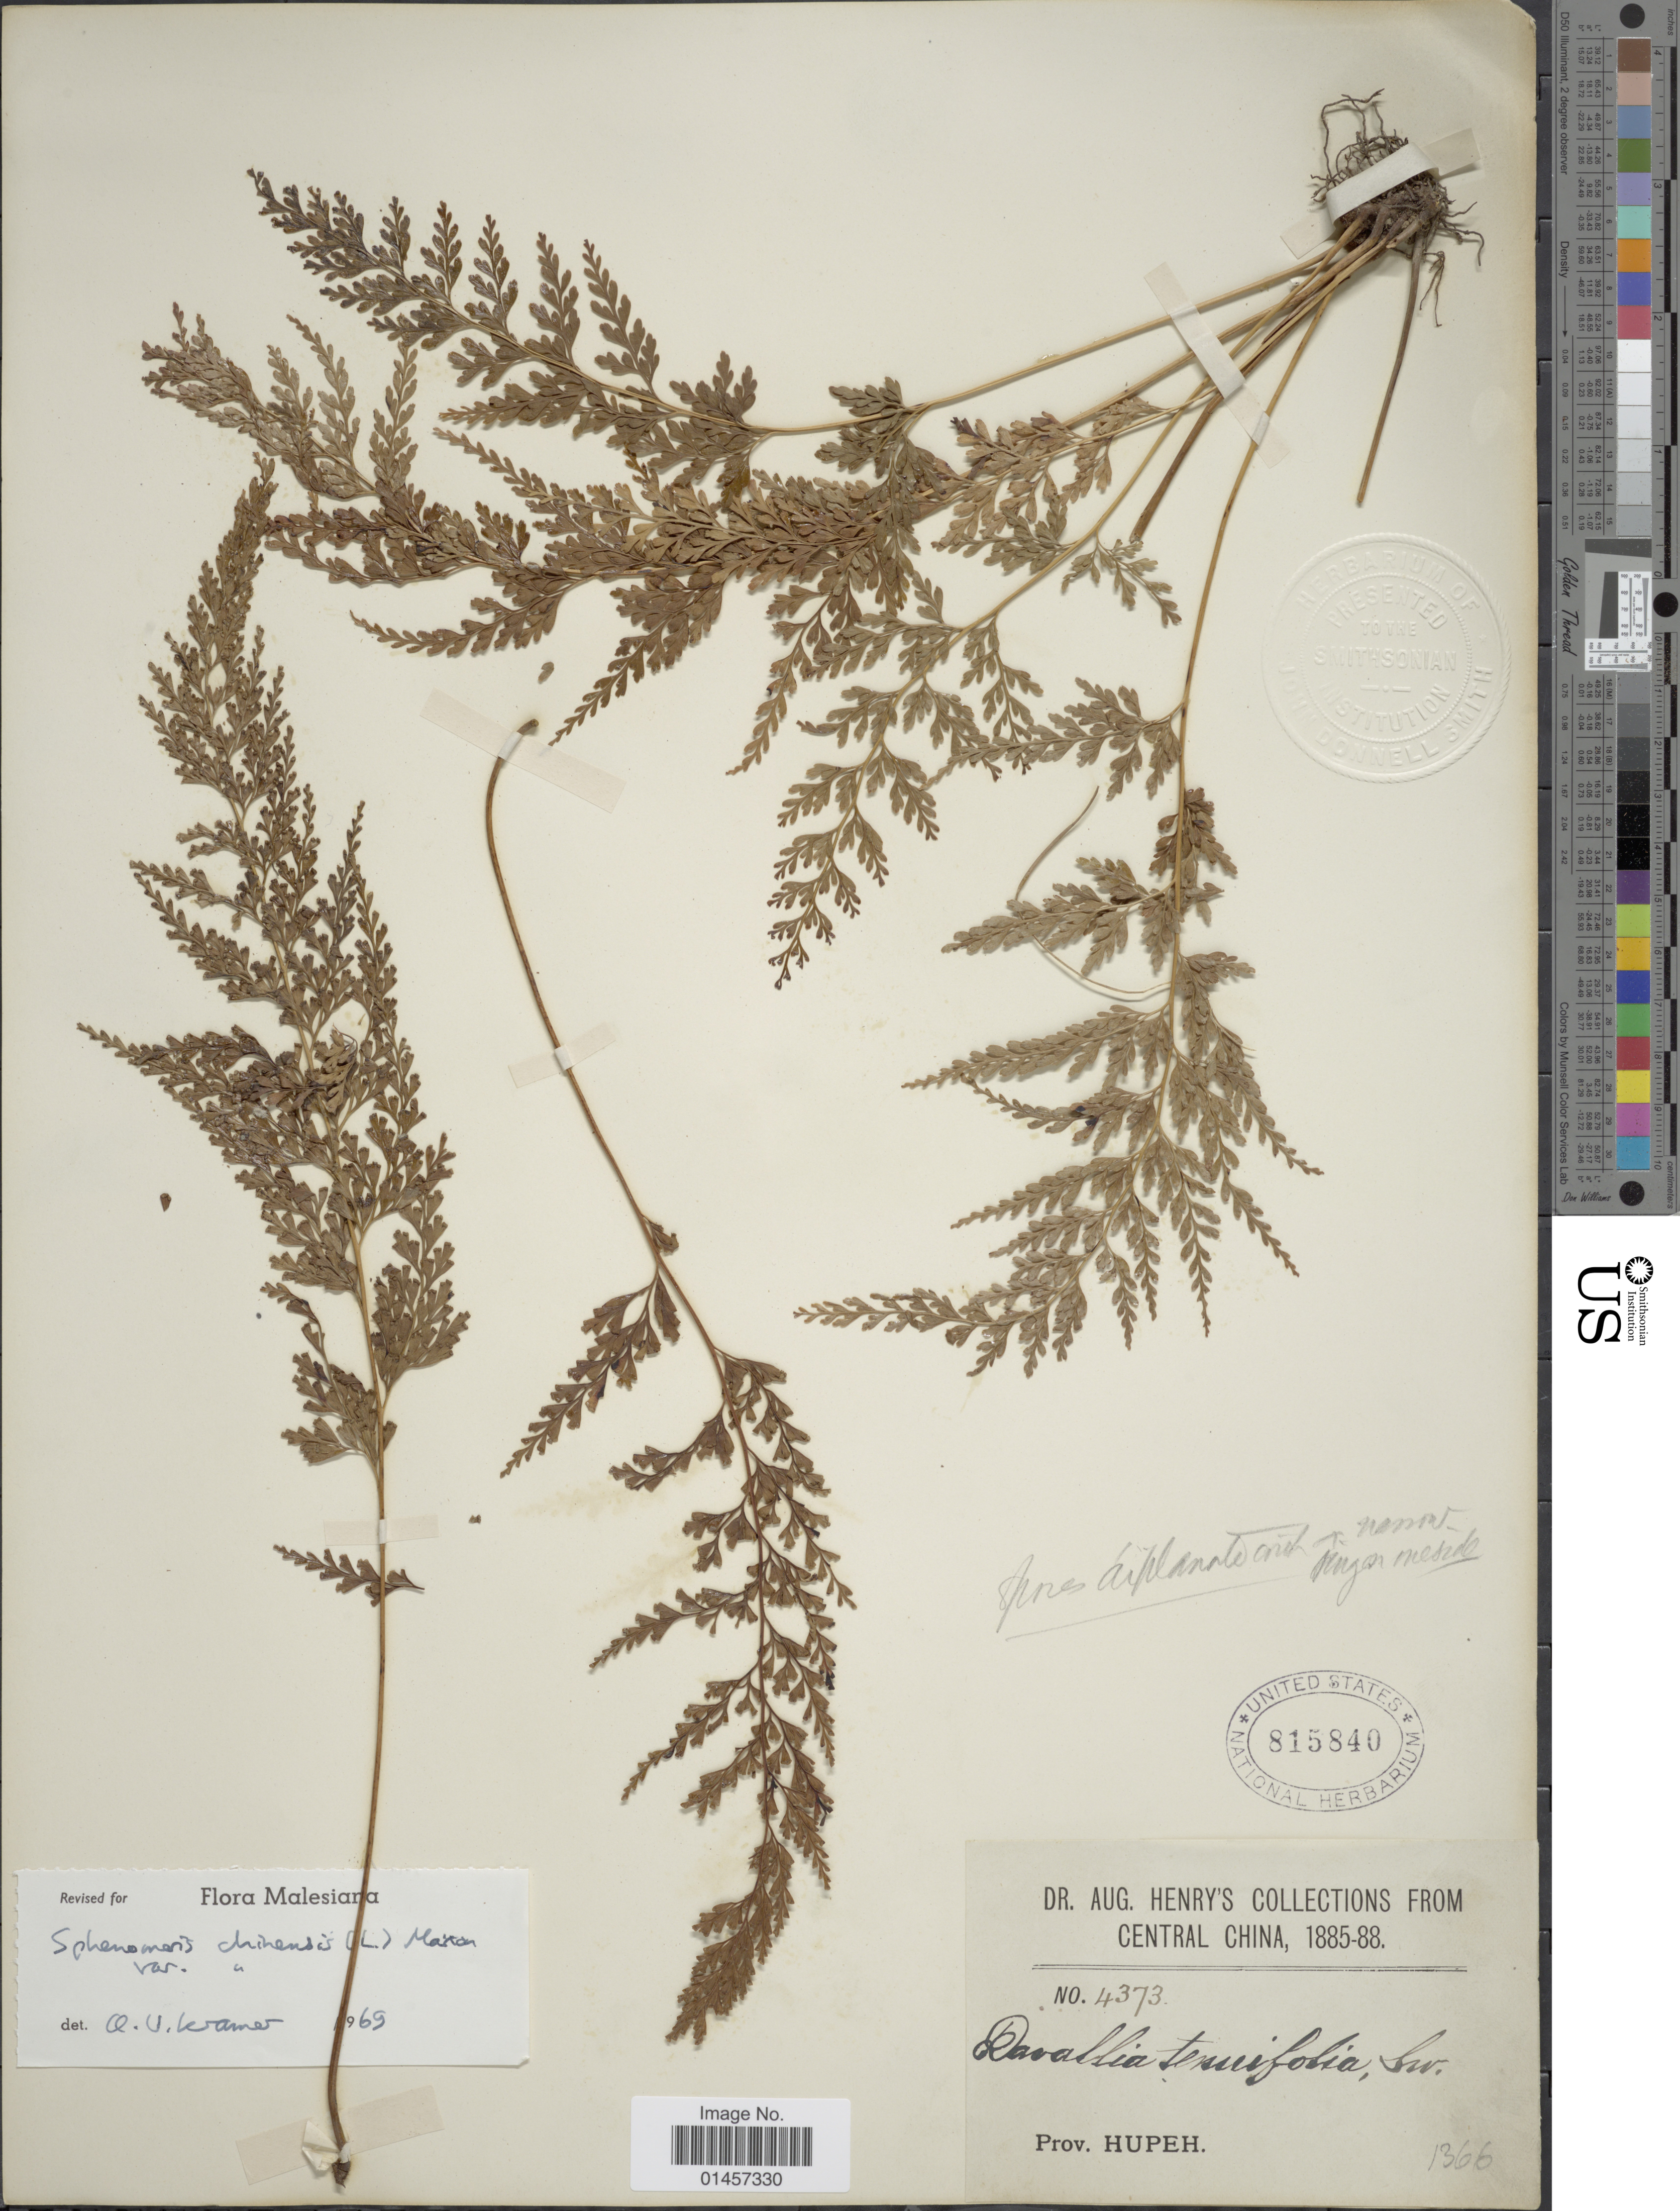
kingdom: Plantae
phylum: Tracheophyta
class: Polypodiopsida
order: Polypodiales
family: Lindsaeaceae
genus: Sphenomeris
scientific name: Sphenomeris chinensis var. chinensis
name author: (L.) Maxon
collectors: A. Henry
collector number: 4373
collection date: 1885/1888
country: China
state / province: Hubei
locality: Central China, Prov. Hupeh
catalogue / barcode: US 815840